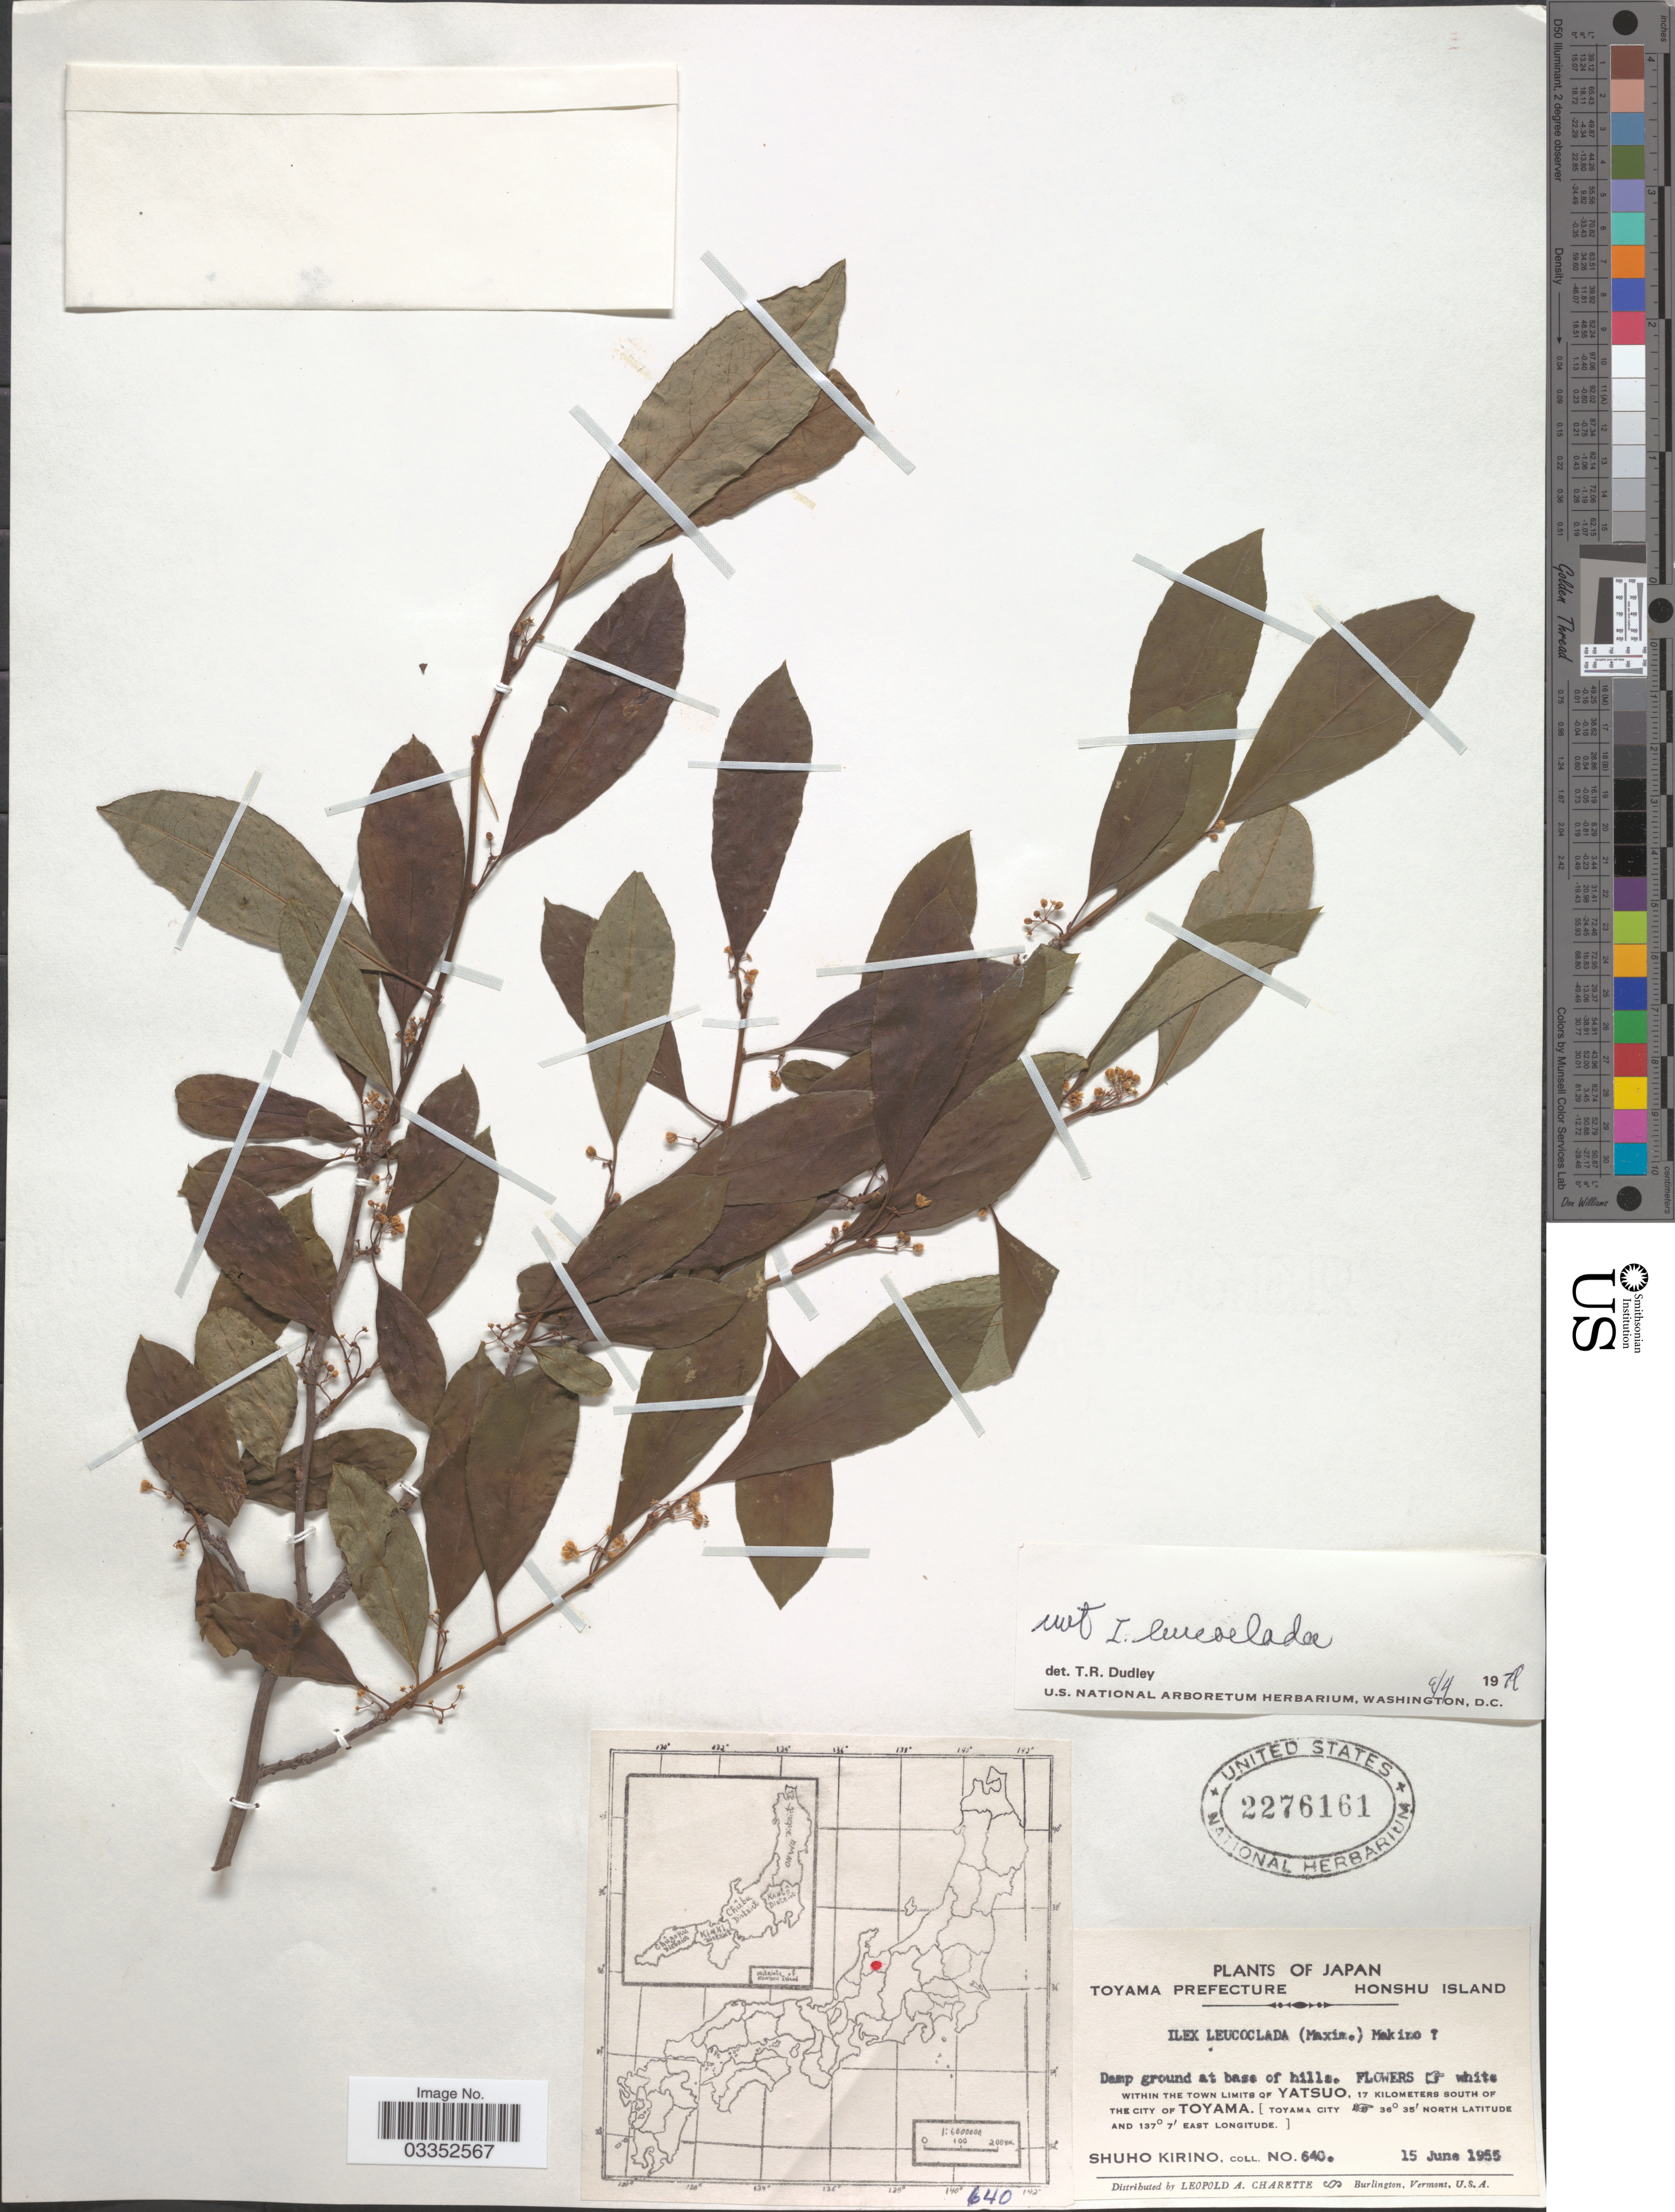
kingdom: Plantae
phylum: Tracheophyta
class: Magnoliopsida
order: Aquifoliales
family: Aquifoliaceae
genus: Ilex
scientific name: Ilex sp.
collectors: S. Kirino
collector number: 640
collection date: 1955-06-15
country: Japan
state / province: Toyama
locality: Toyama Prefecture, Honshu Island, Within the town limits of Yatsuo, 17 kilometers south of the city of Toyama [Toyama City].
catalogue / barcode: US 2276161